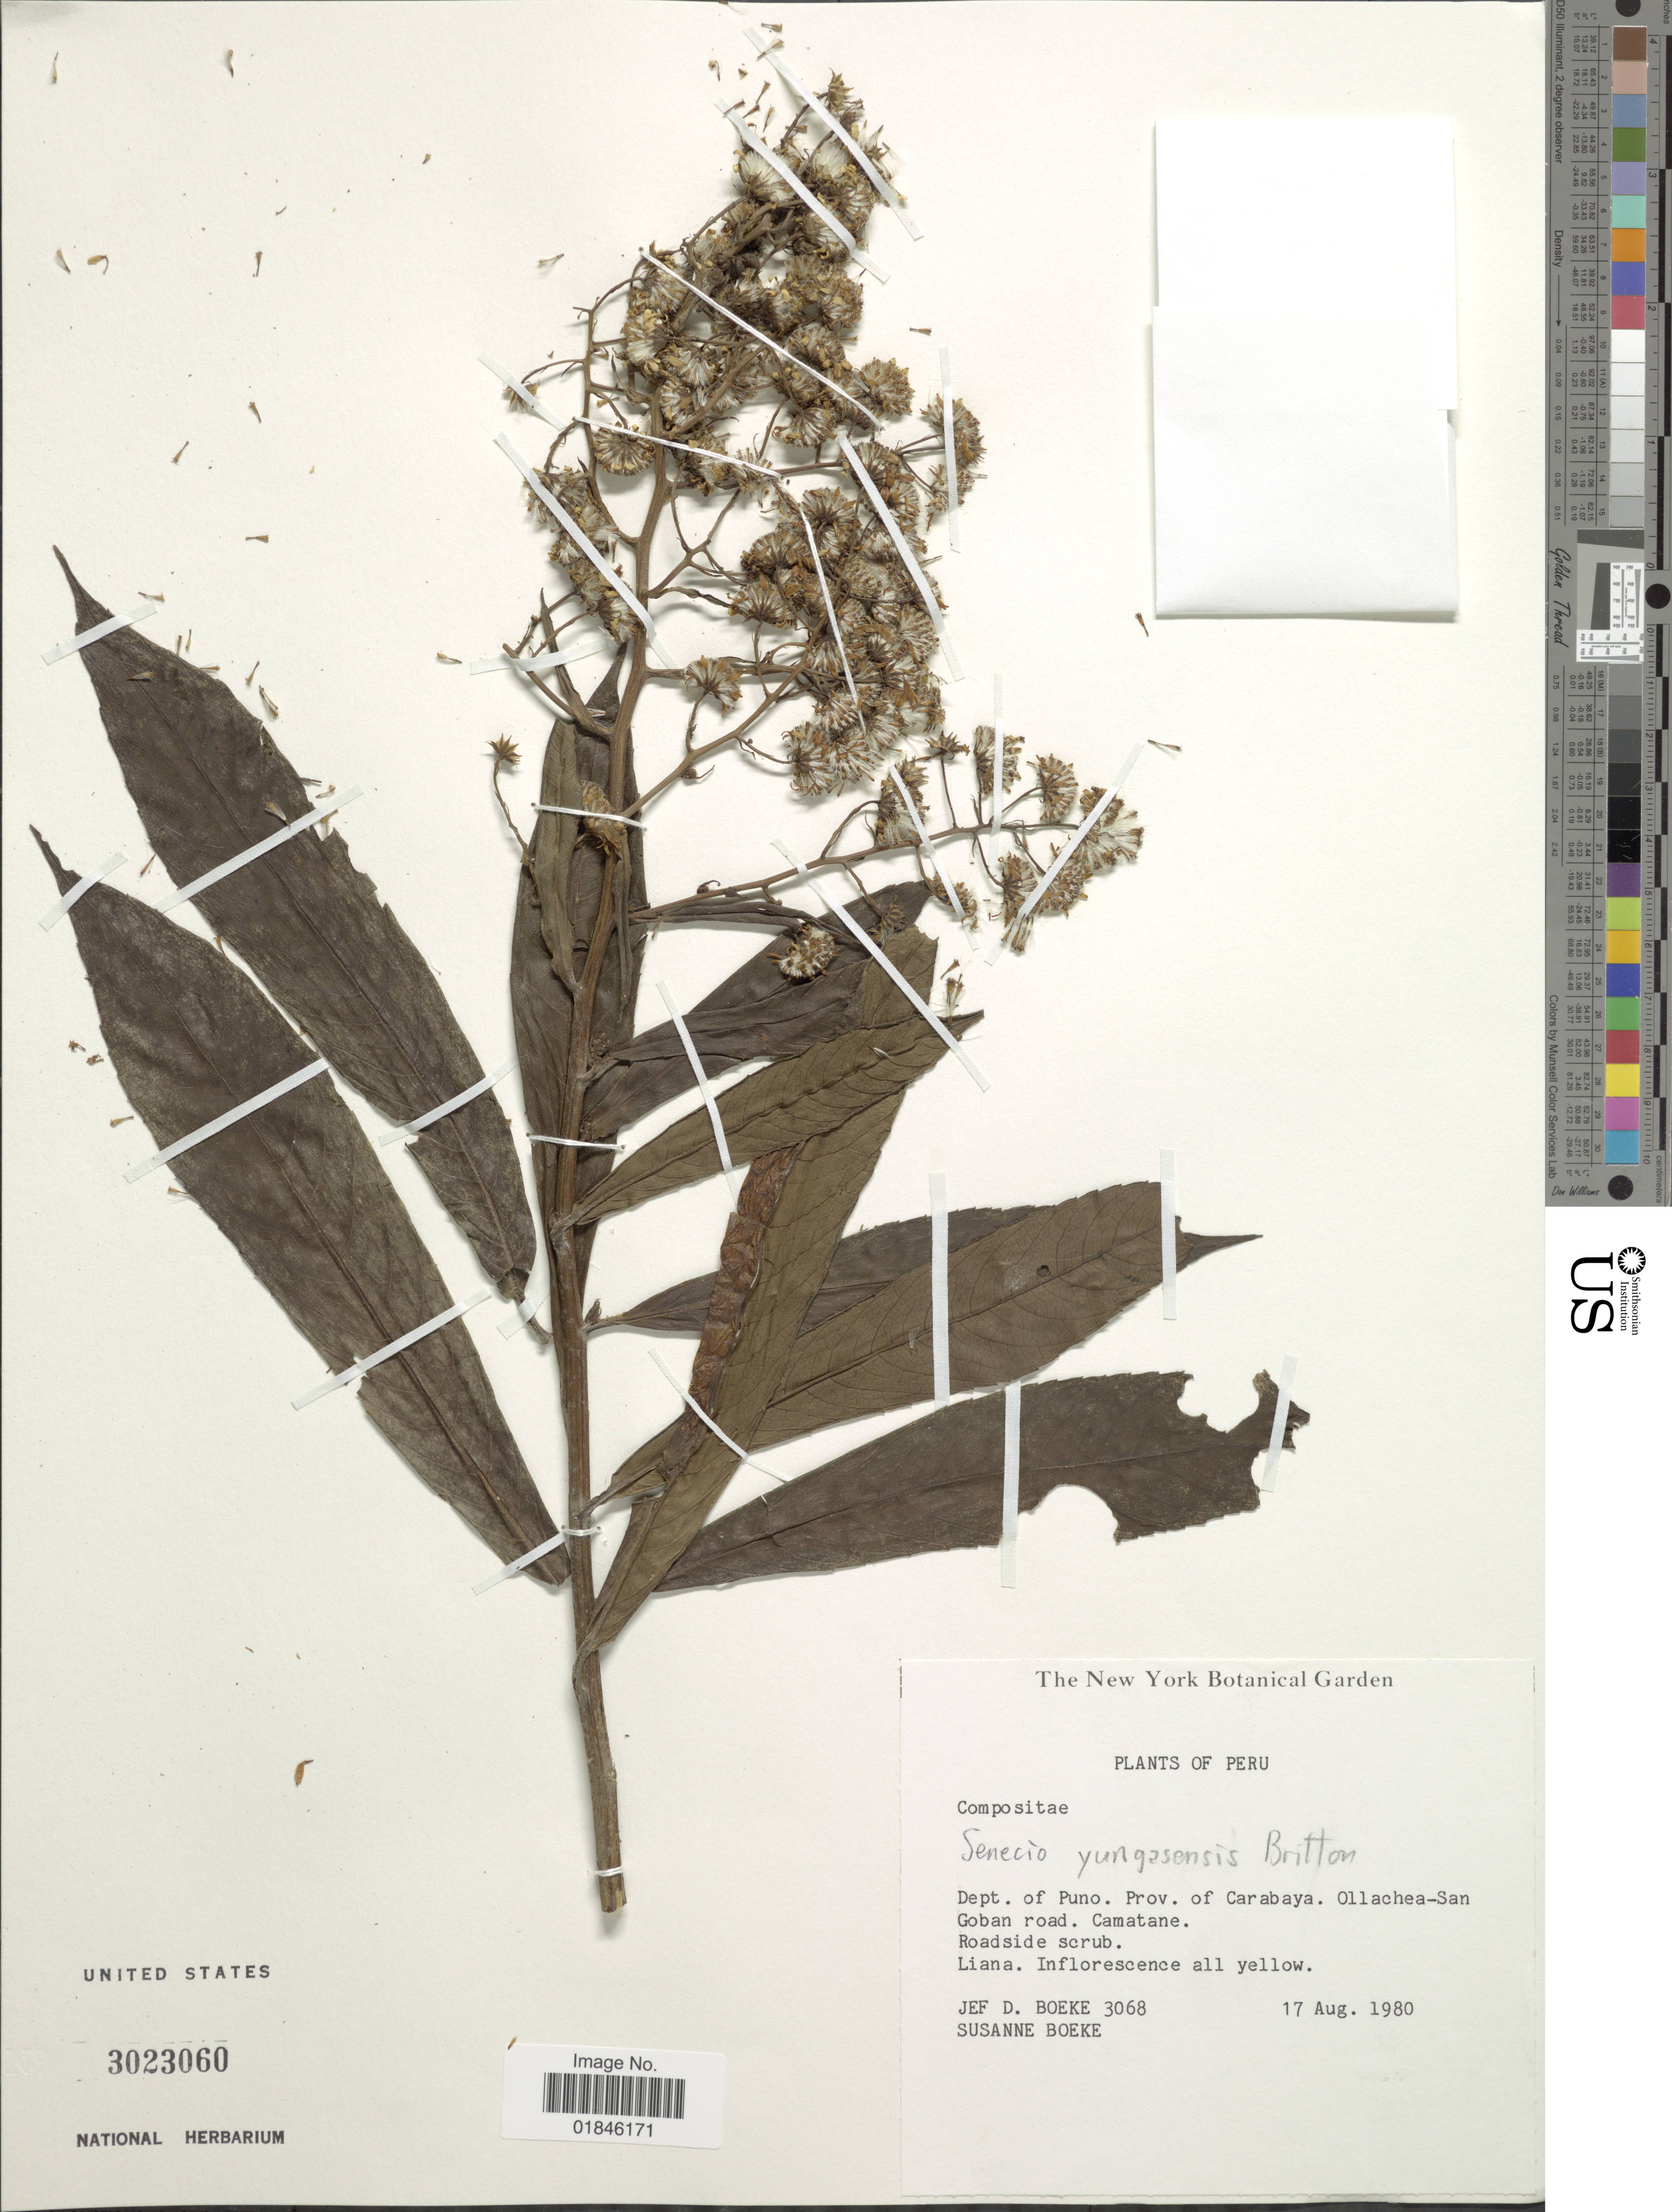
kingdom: Plantae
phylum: Tracheophyta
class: Magnoliopsida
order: Asterales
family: Asteraceae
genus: Pentacalia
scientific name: Pentacalia yungasensis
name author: (Britton) Cuatrec.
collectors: J. Boeke & S. Boeke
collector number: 3068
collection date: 1980-08-17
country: Peru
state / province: Puno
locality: Dept. of Puno. Prov. of Carabaya. Ollachea-San Goban road. Camatane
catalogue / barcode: US 3023060